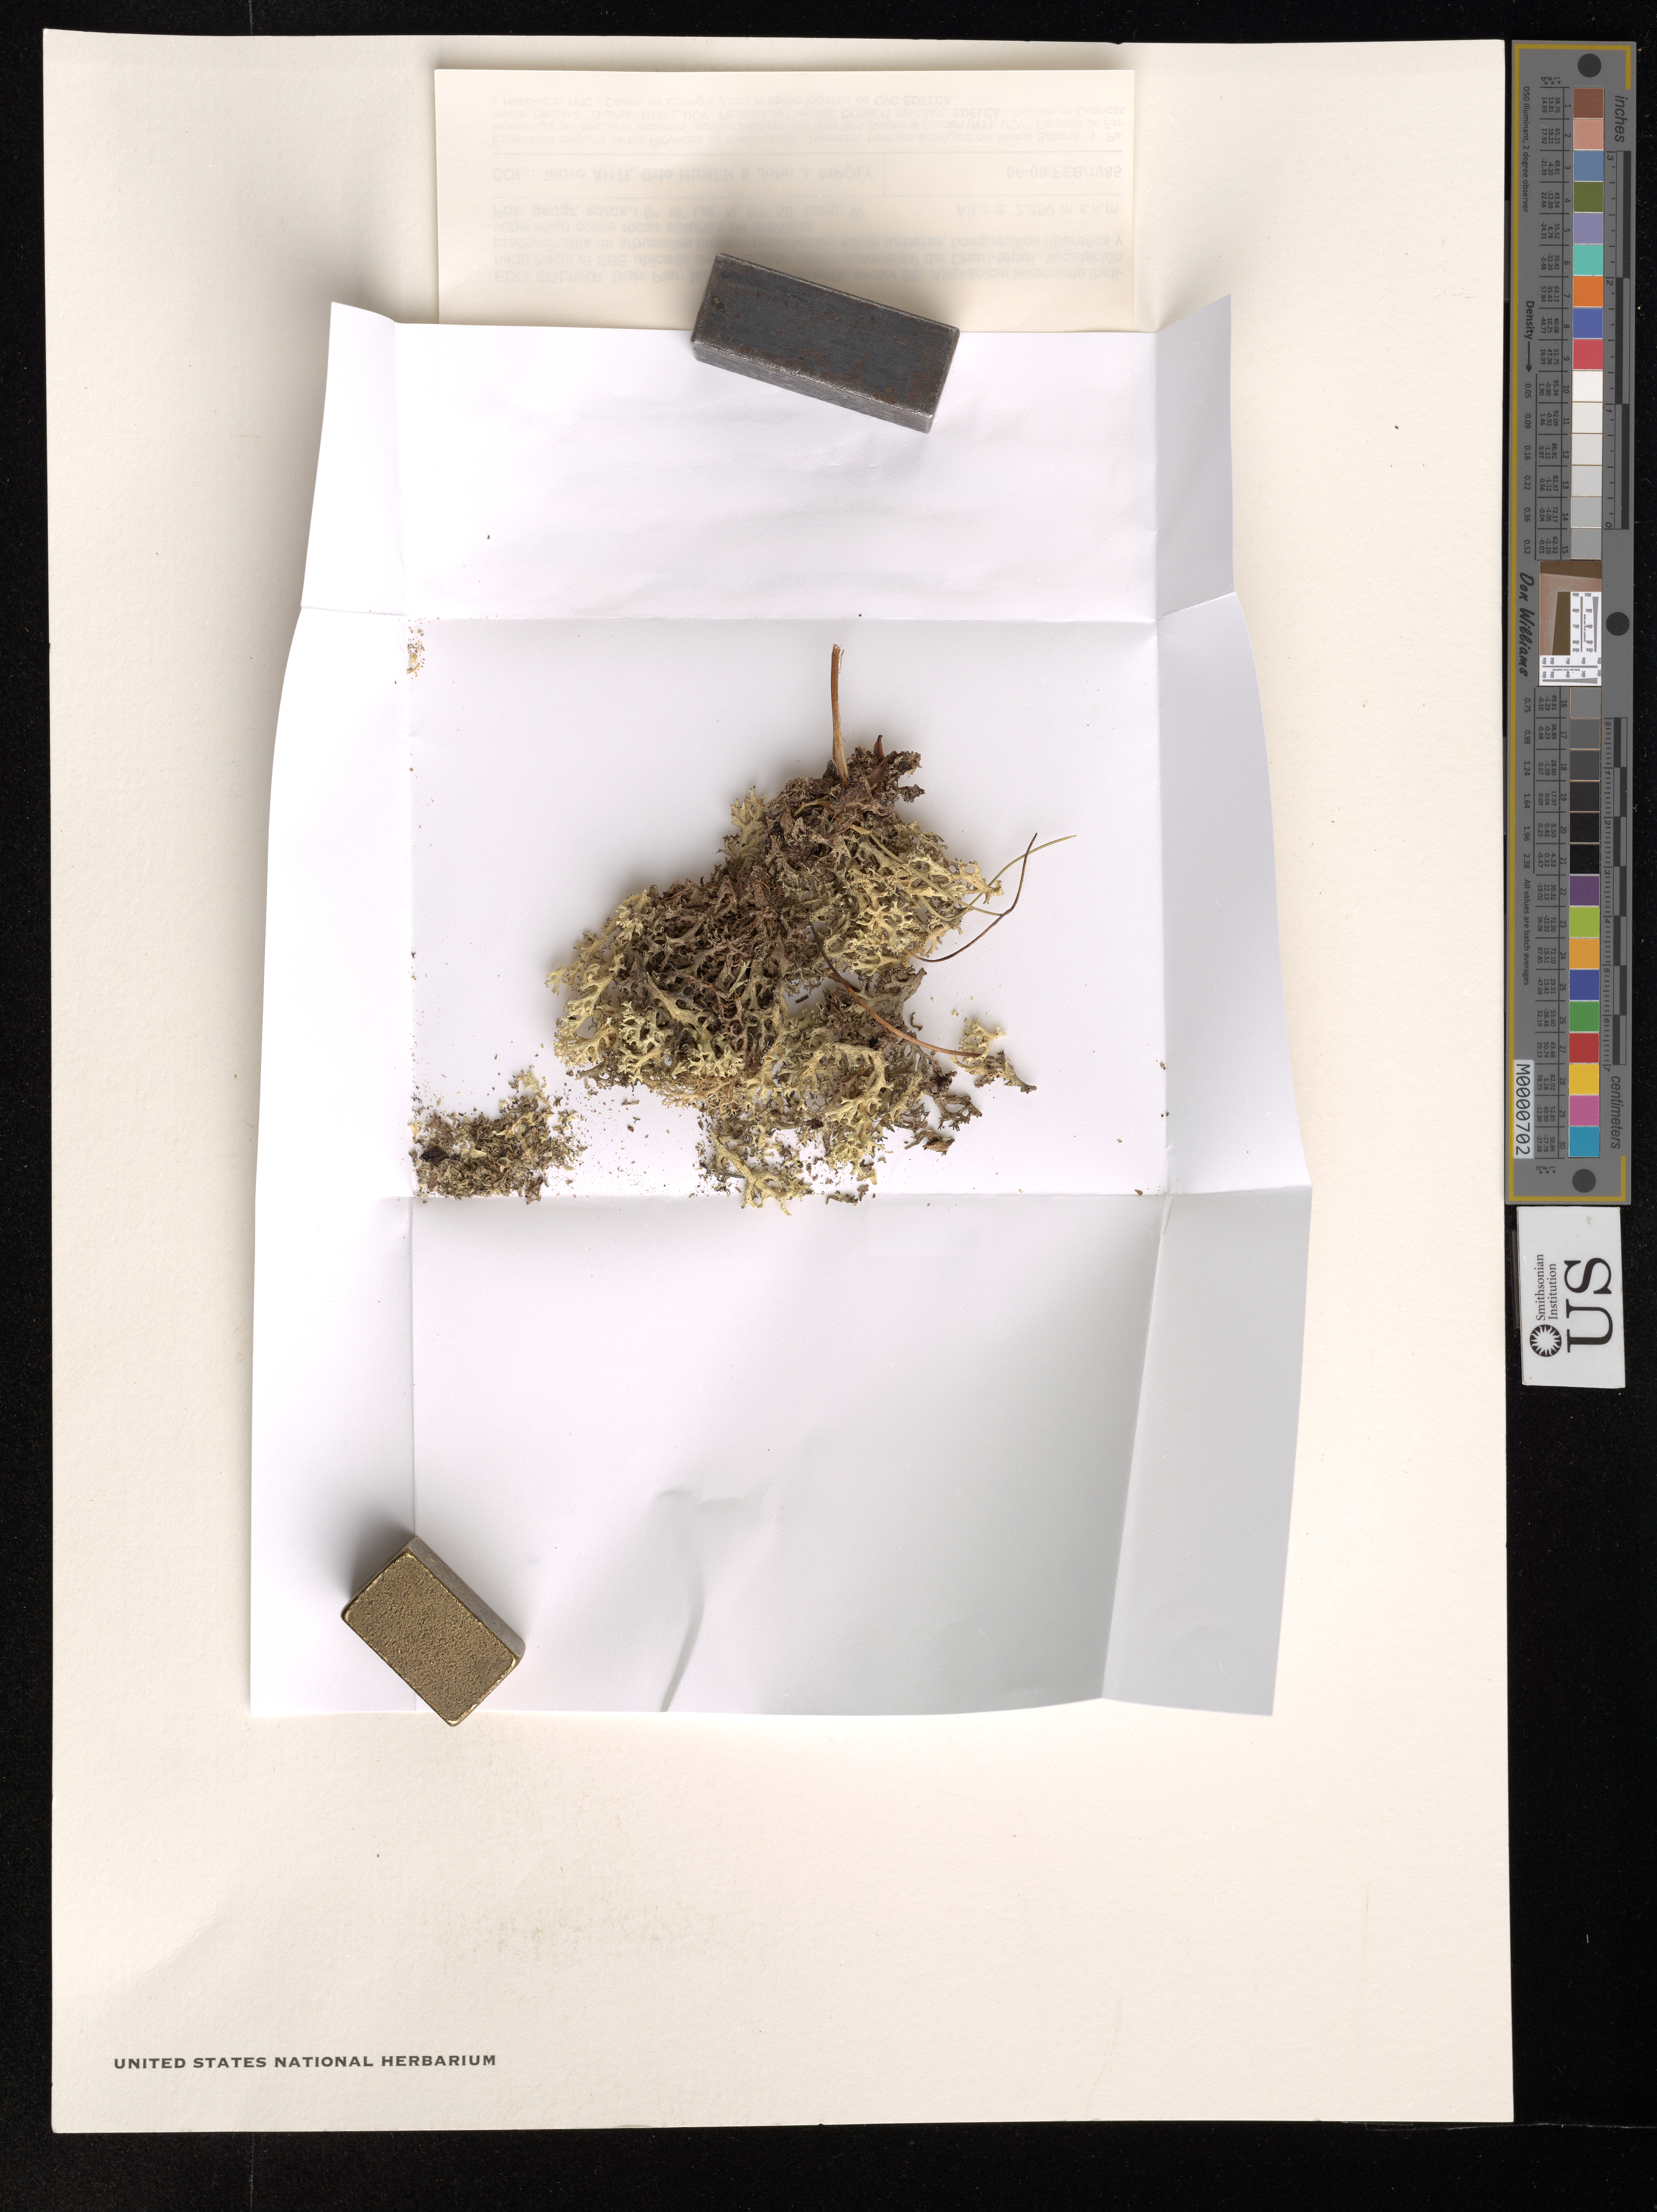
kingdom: Fungi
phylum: Ascomycota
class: Lecanoromycetes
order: Lecanorales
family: Cladoniaceae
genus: Cladonia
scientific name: Cladonia subreticulata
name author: Ahti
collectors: T. T. Ahti, O. Huber & J. J. Pipoly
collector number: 44988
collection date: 1985-02-06/1985-02-08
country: Venezuela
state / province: Bolivar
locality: Distr. Piar: Macizo del Chimantá, sector SE. Altiplanicie levemente inclinada hacia el SSE ubicada en la sección centro-suroriental del Churí-tepui.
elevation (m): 2250